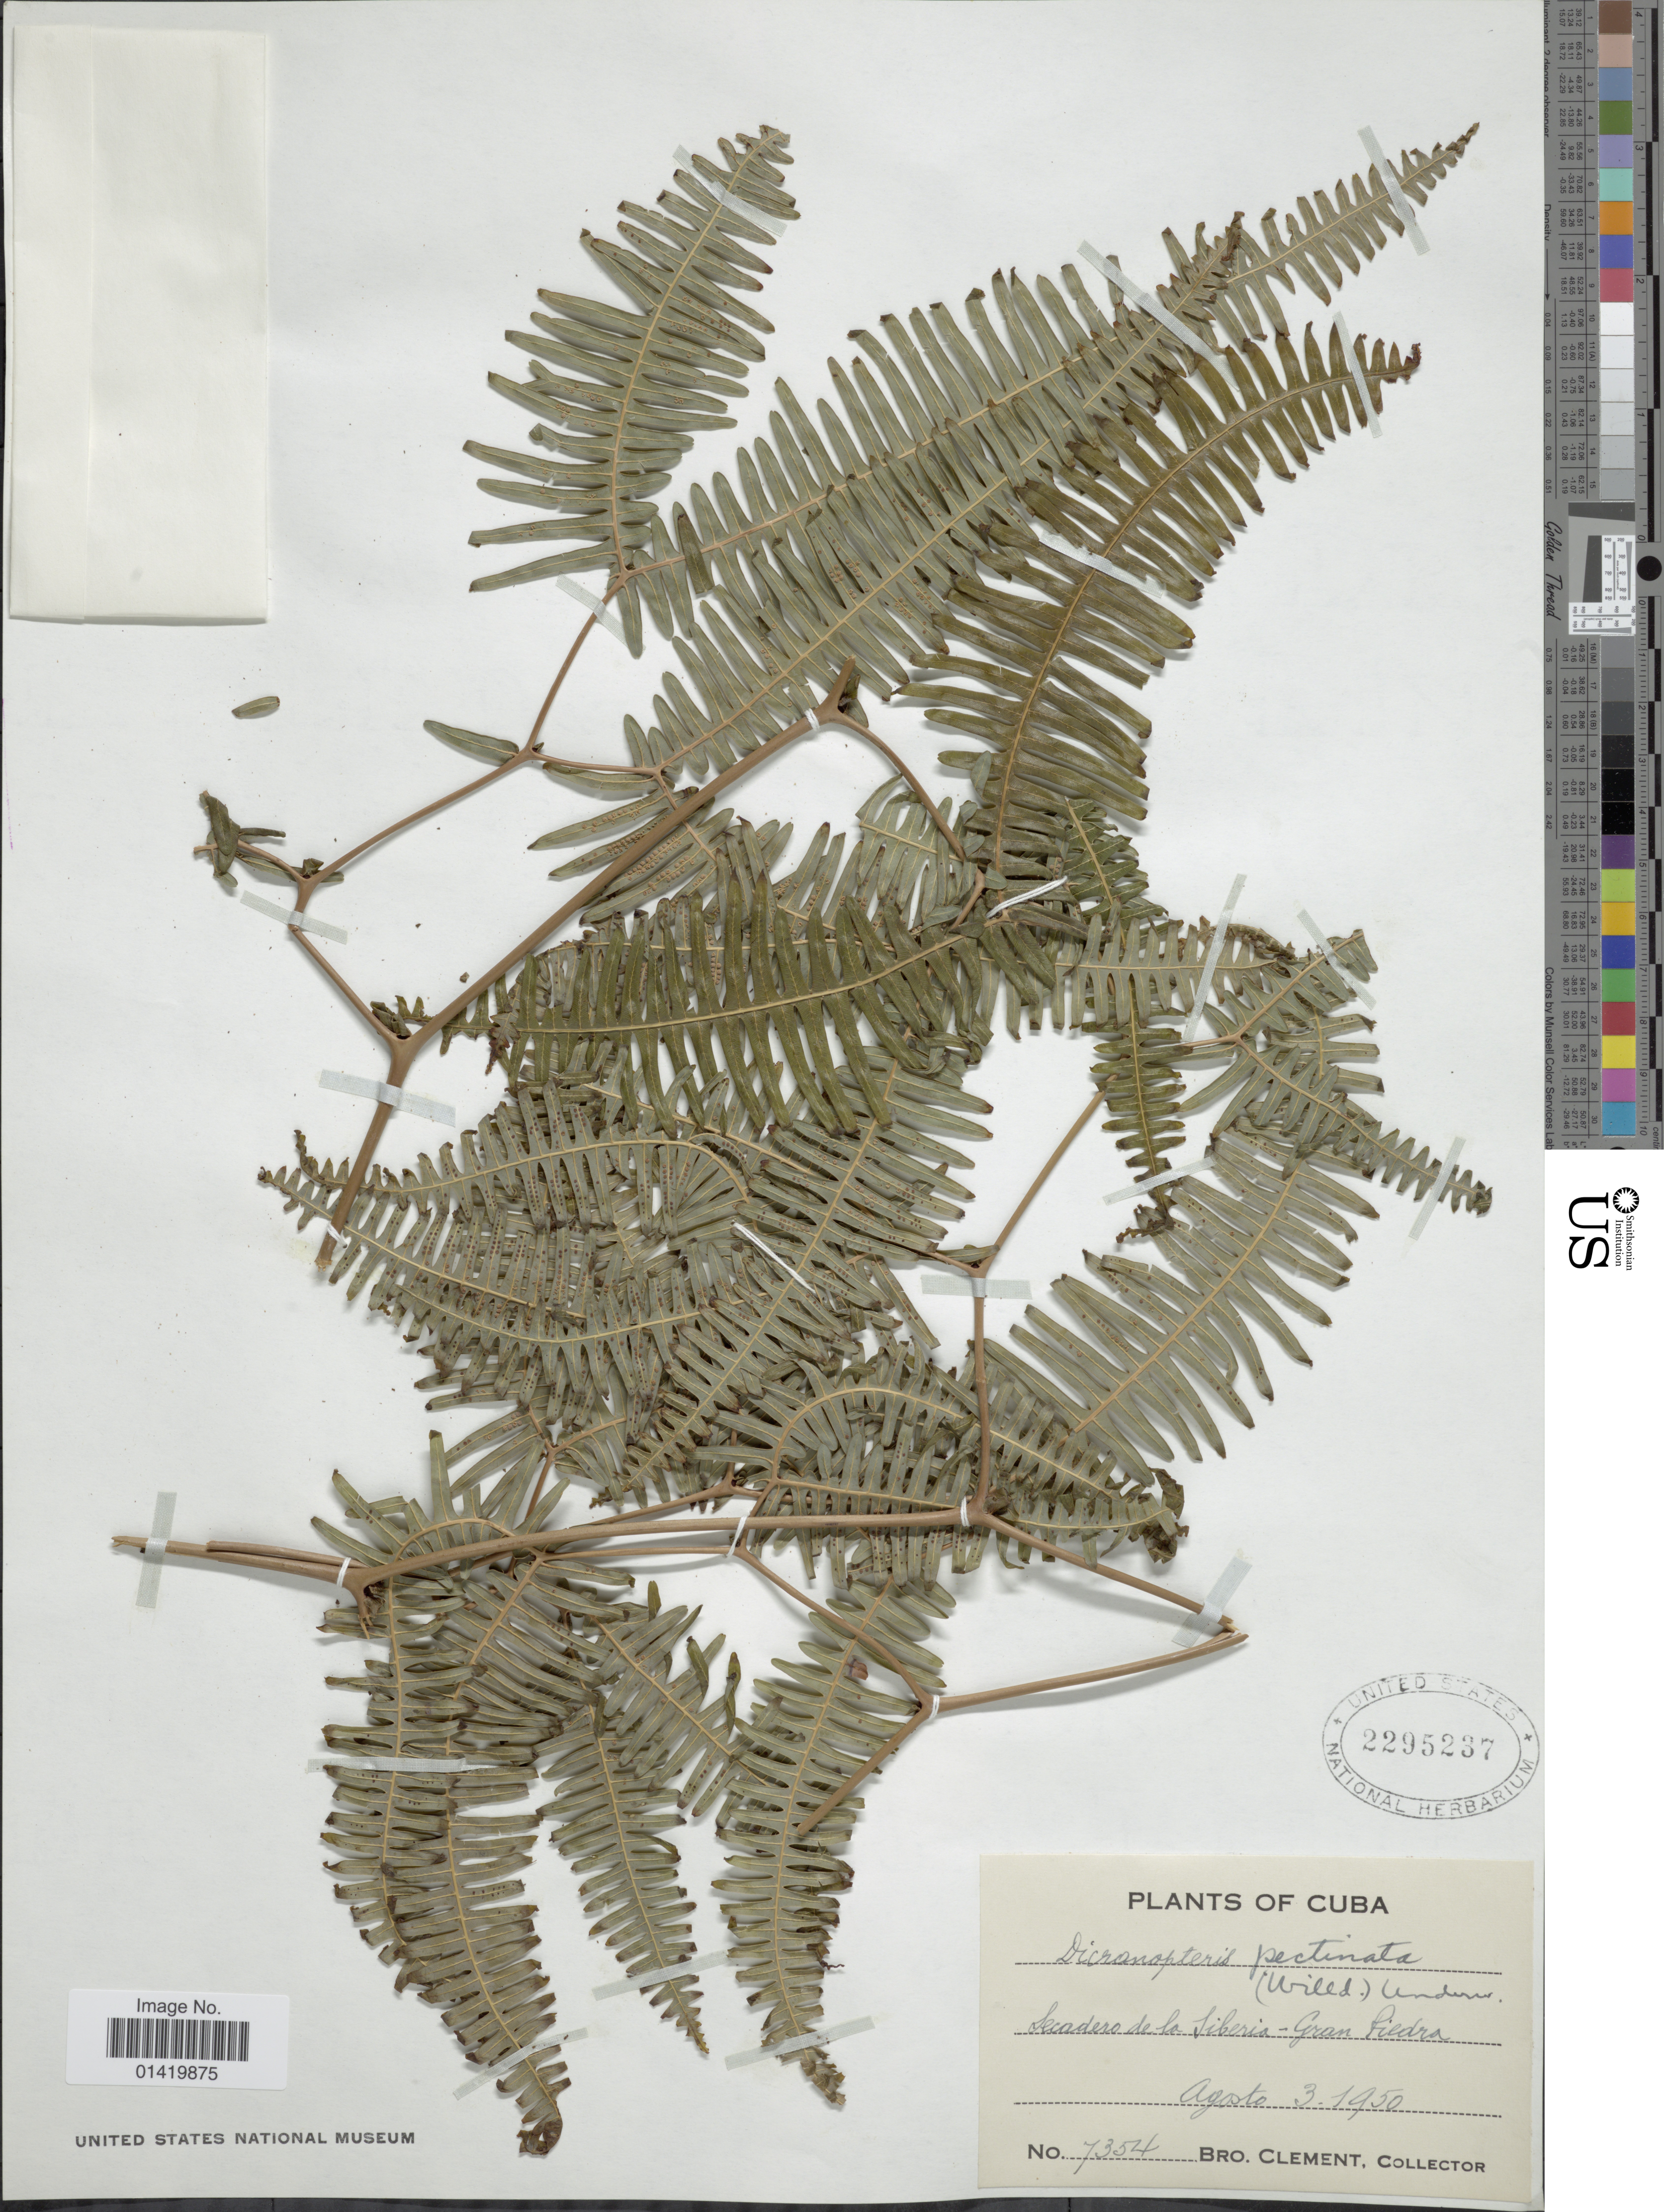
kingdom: Plantae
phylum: Tracheophyta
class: Polypodiopsida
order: Gleicheniales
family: Gleicheniaceae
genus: Gleichenella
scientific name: Gleichenella pectinata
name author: (Willd.) Ching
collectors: B. Clement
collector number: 7354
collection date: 1950-08-03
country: Cuba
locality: Secadero de la Siberia - Gran Piedra.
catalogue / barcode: US 2295237